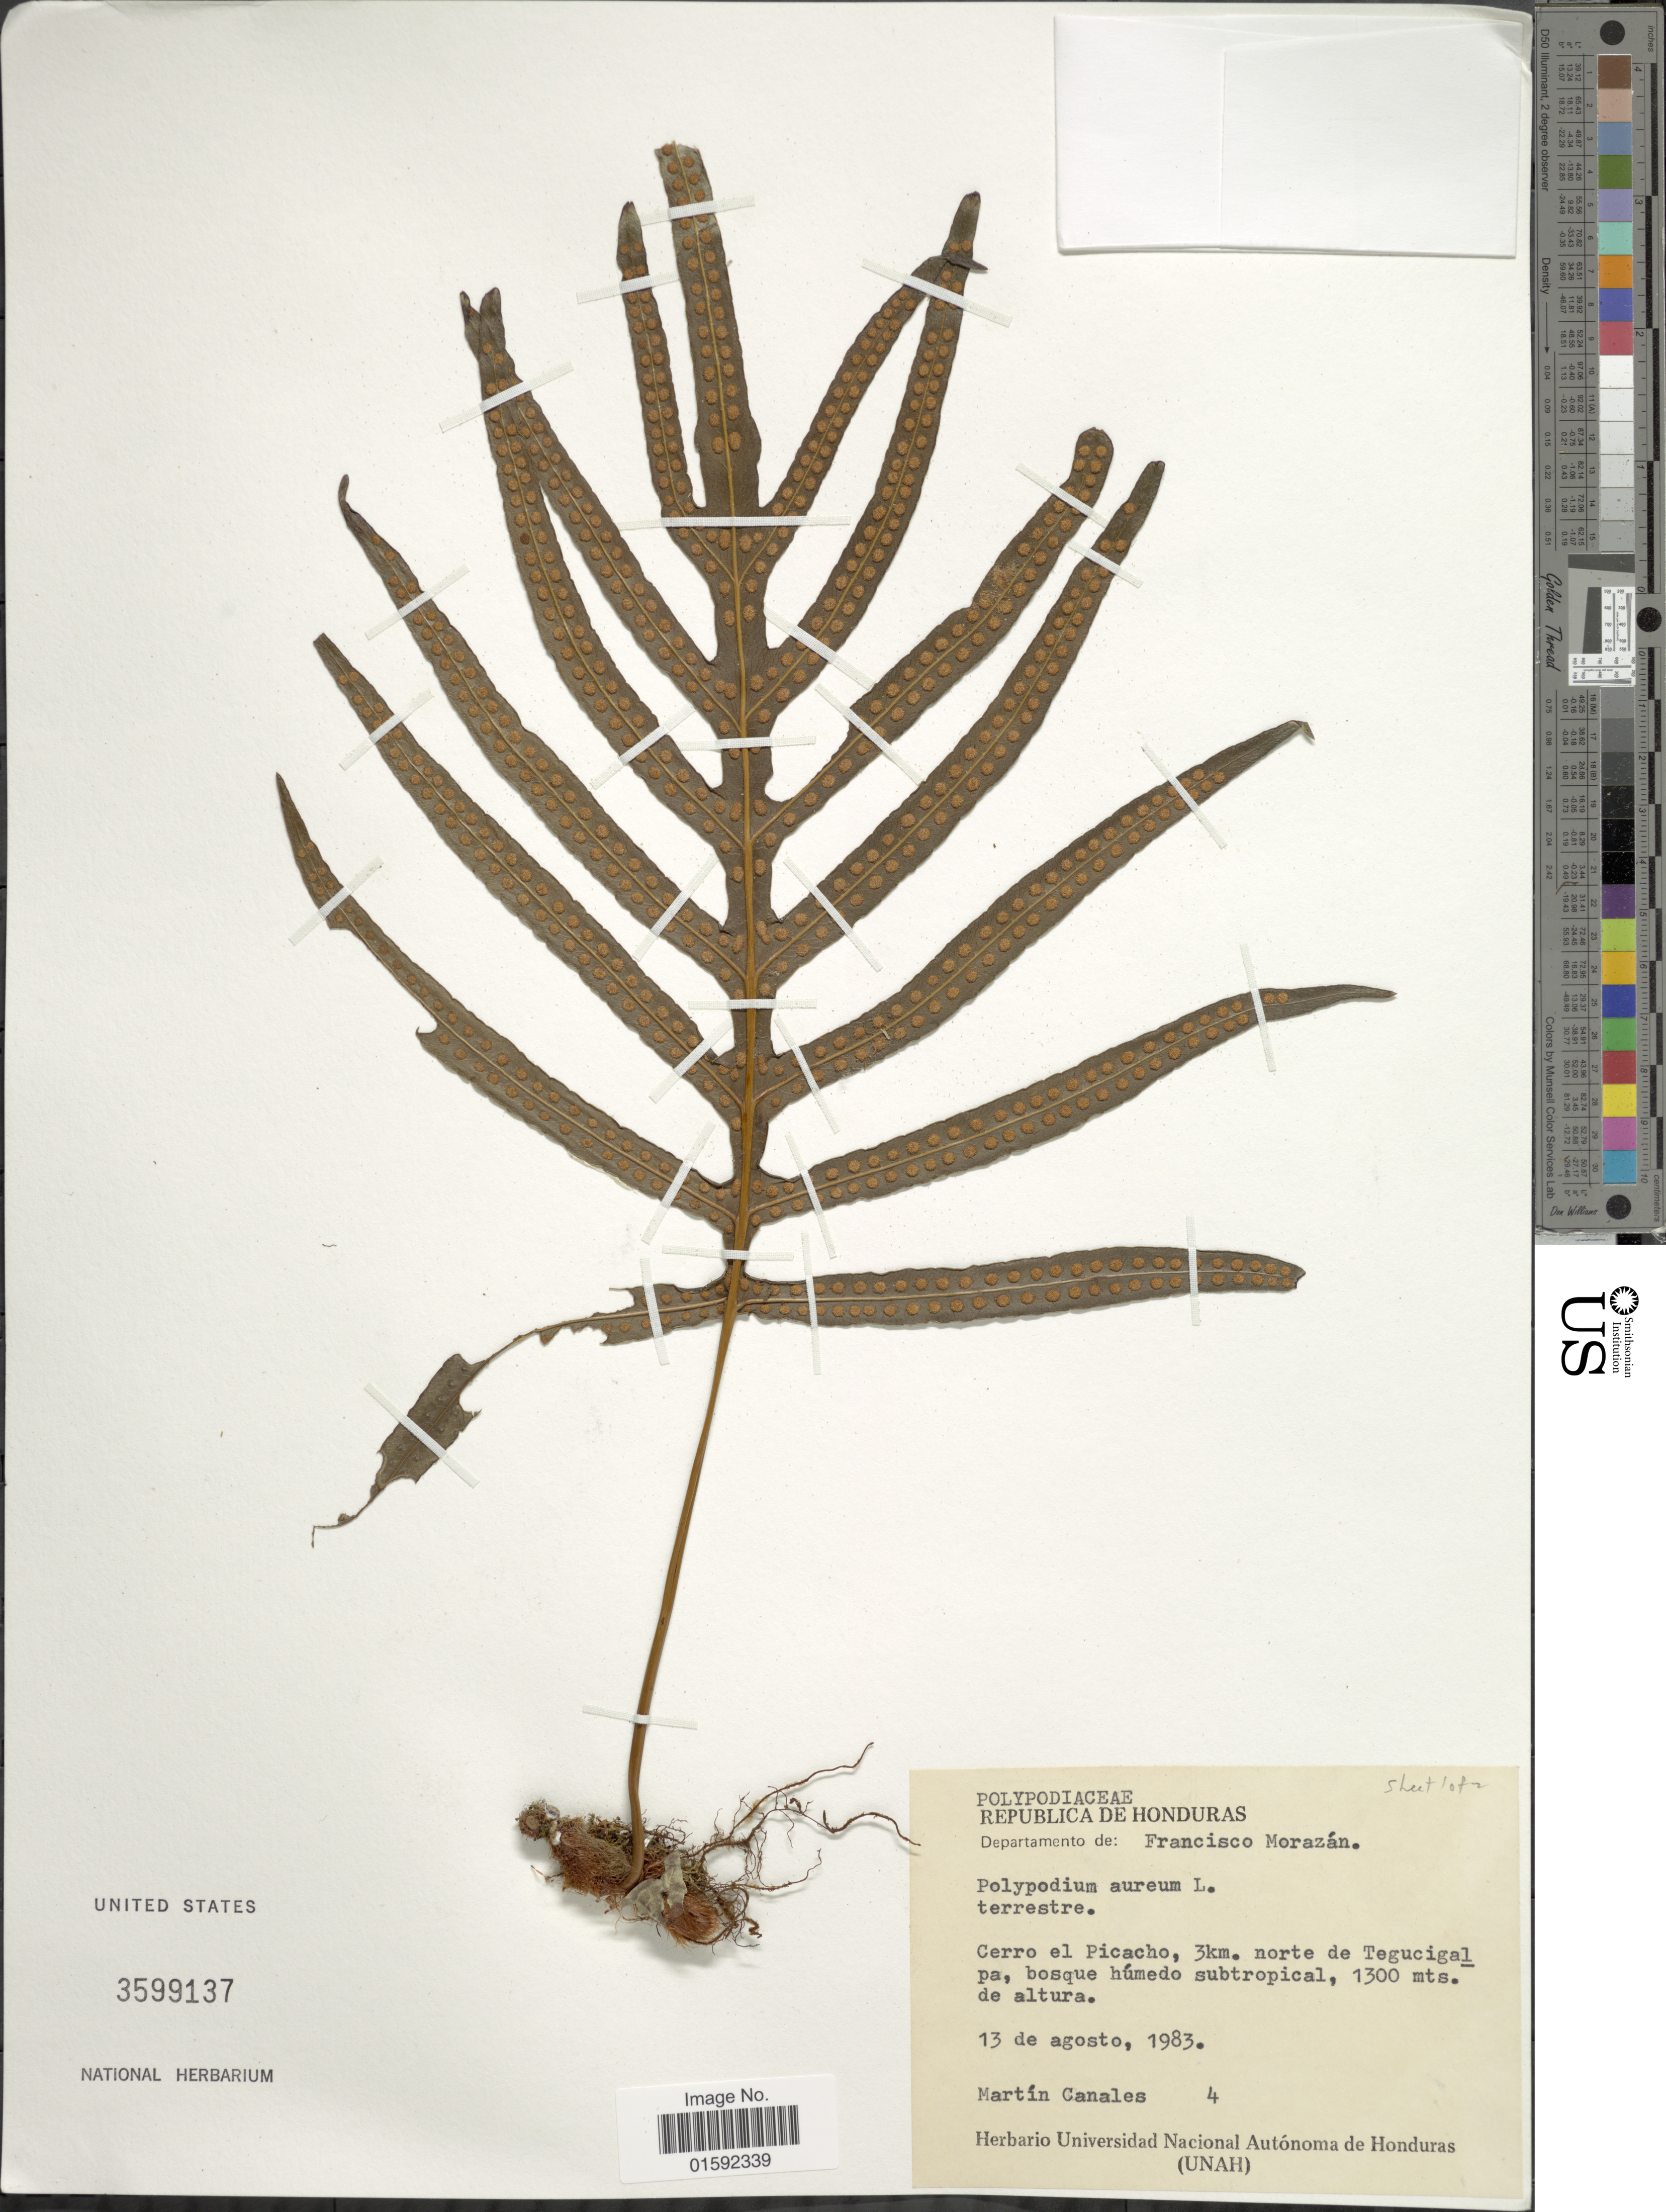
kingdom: Plantae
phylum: Tracheophyta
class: Polypodiopsida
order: Polypodiales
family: Polypodiaceae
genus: Phlebodium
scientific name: Phlebodium pseudoaureum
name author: (Cav.) Lellinger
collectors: M. Canales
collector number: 4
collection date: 1983-08-13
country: Honduras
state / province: Fco. Morazán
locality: Republica, de Honduras, cerro el Picacho, 3km. norte de Tegucigalpa.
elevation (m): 1300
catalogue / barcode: US 3599137